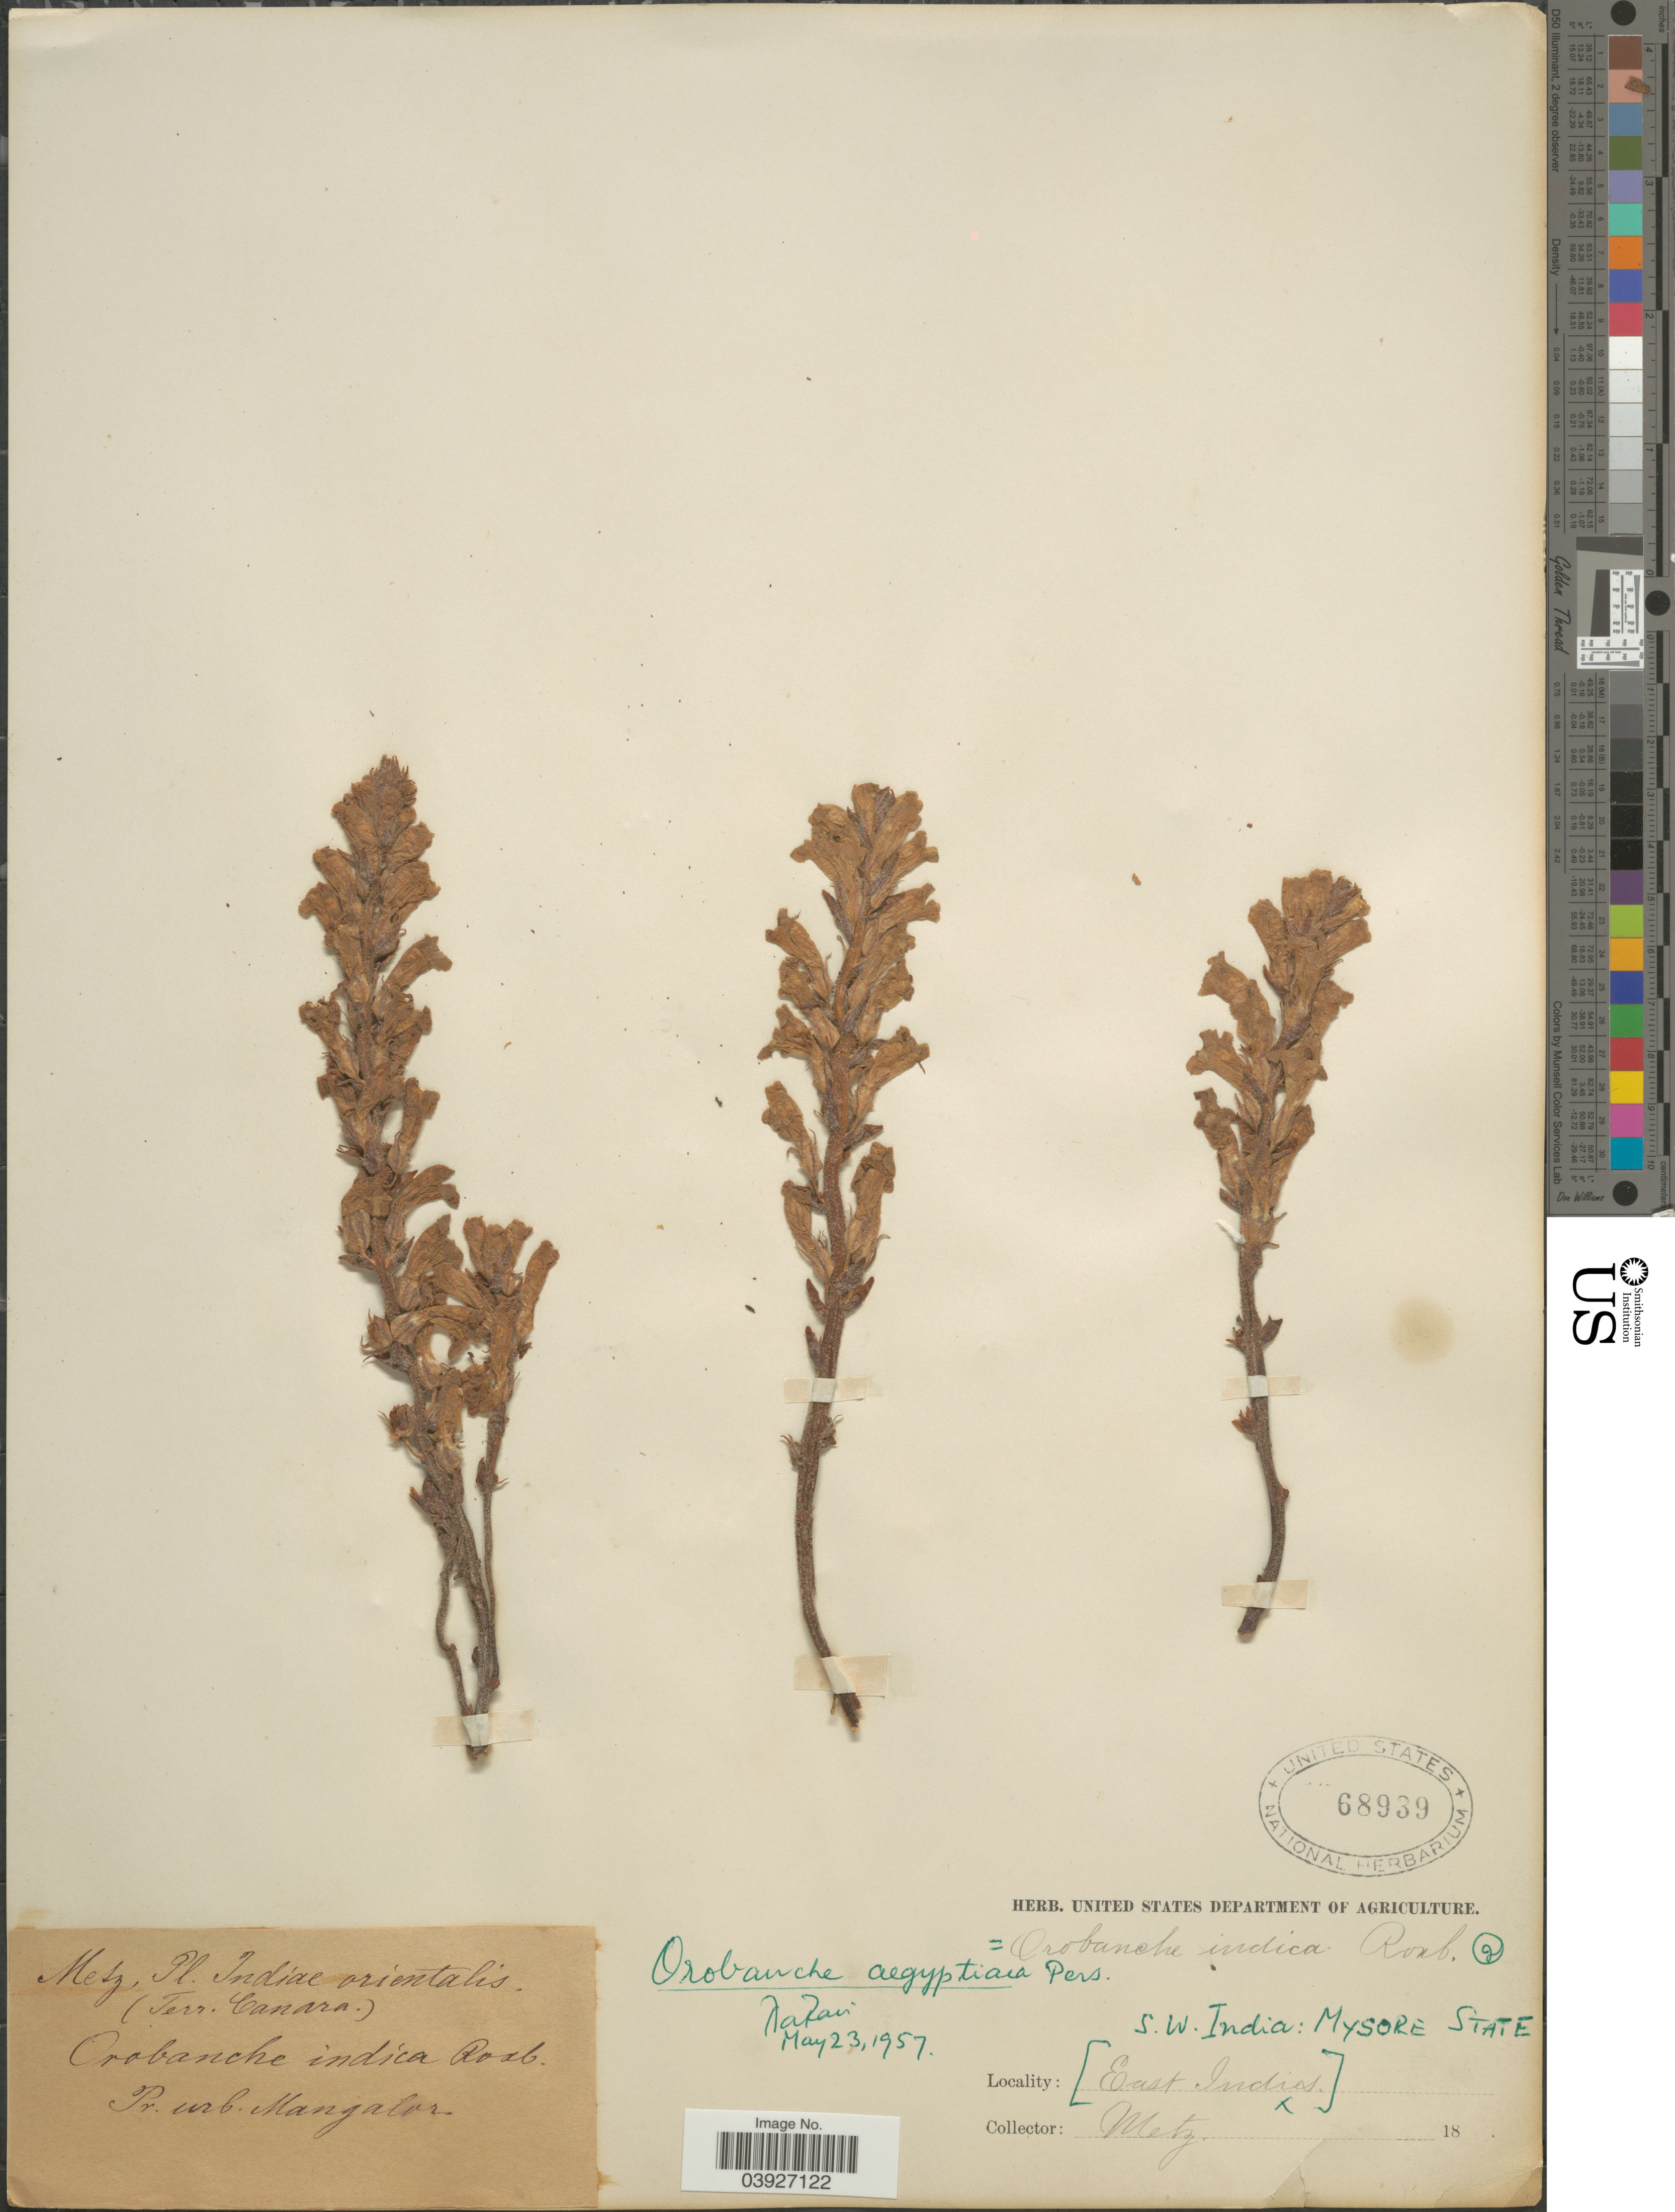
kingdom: Plantae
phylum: Tracheophyta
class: Magnoliopsida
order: Lamiales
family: Orobanchaceae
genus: Orobanche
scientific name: Orobanche aegyptiaca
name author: Pers.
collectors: -. Metz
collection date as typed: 18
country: India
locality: Indiae orientalis (Terr. Canara). Pr. urb. Magalor. S.W. India: Mysore State.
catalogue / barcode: US 68939